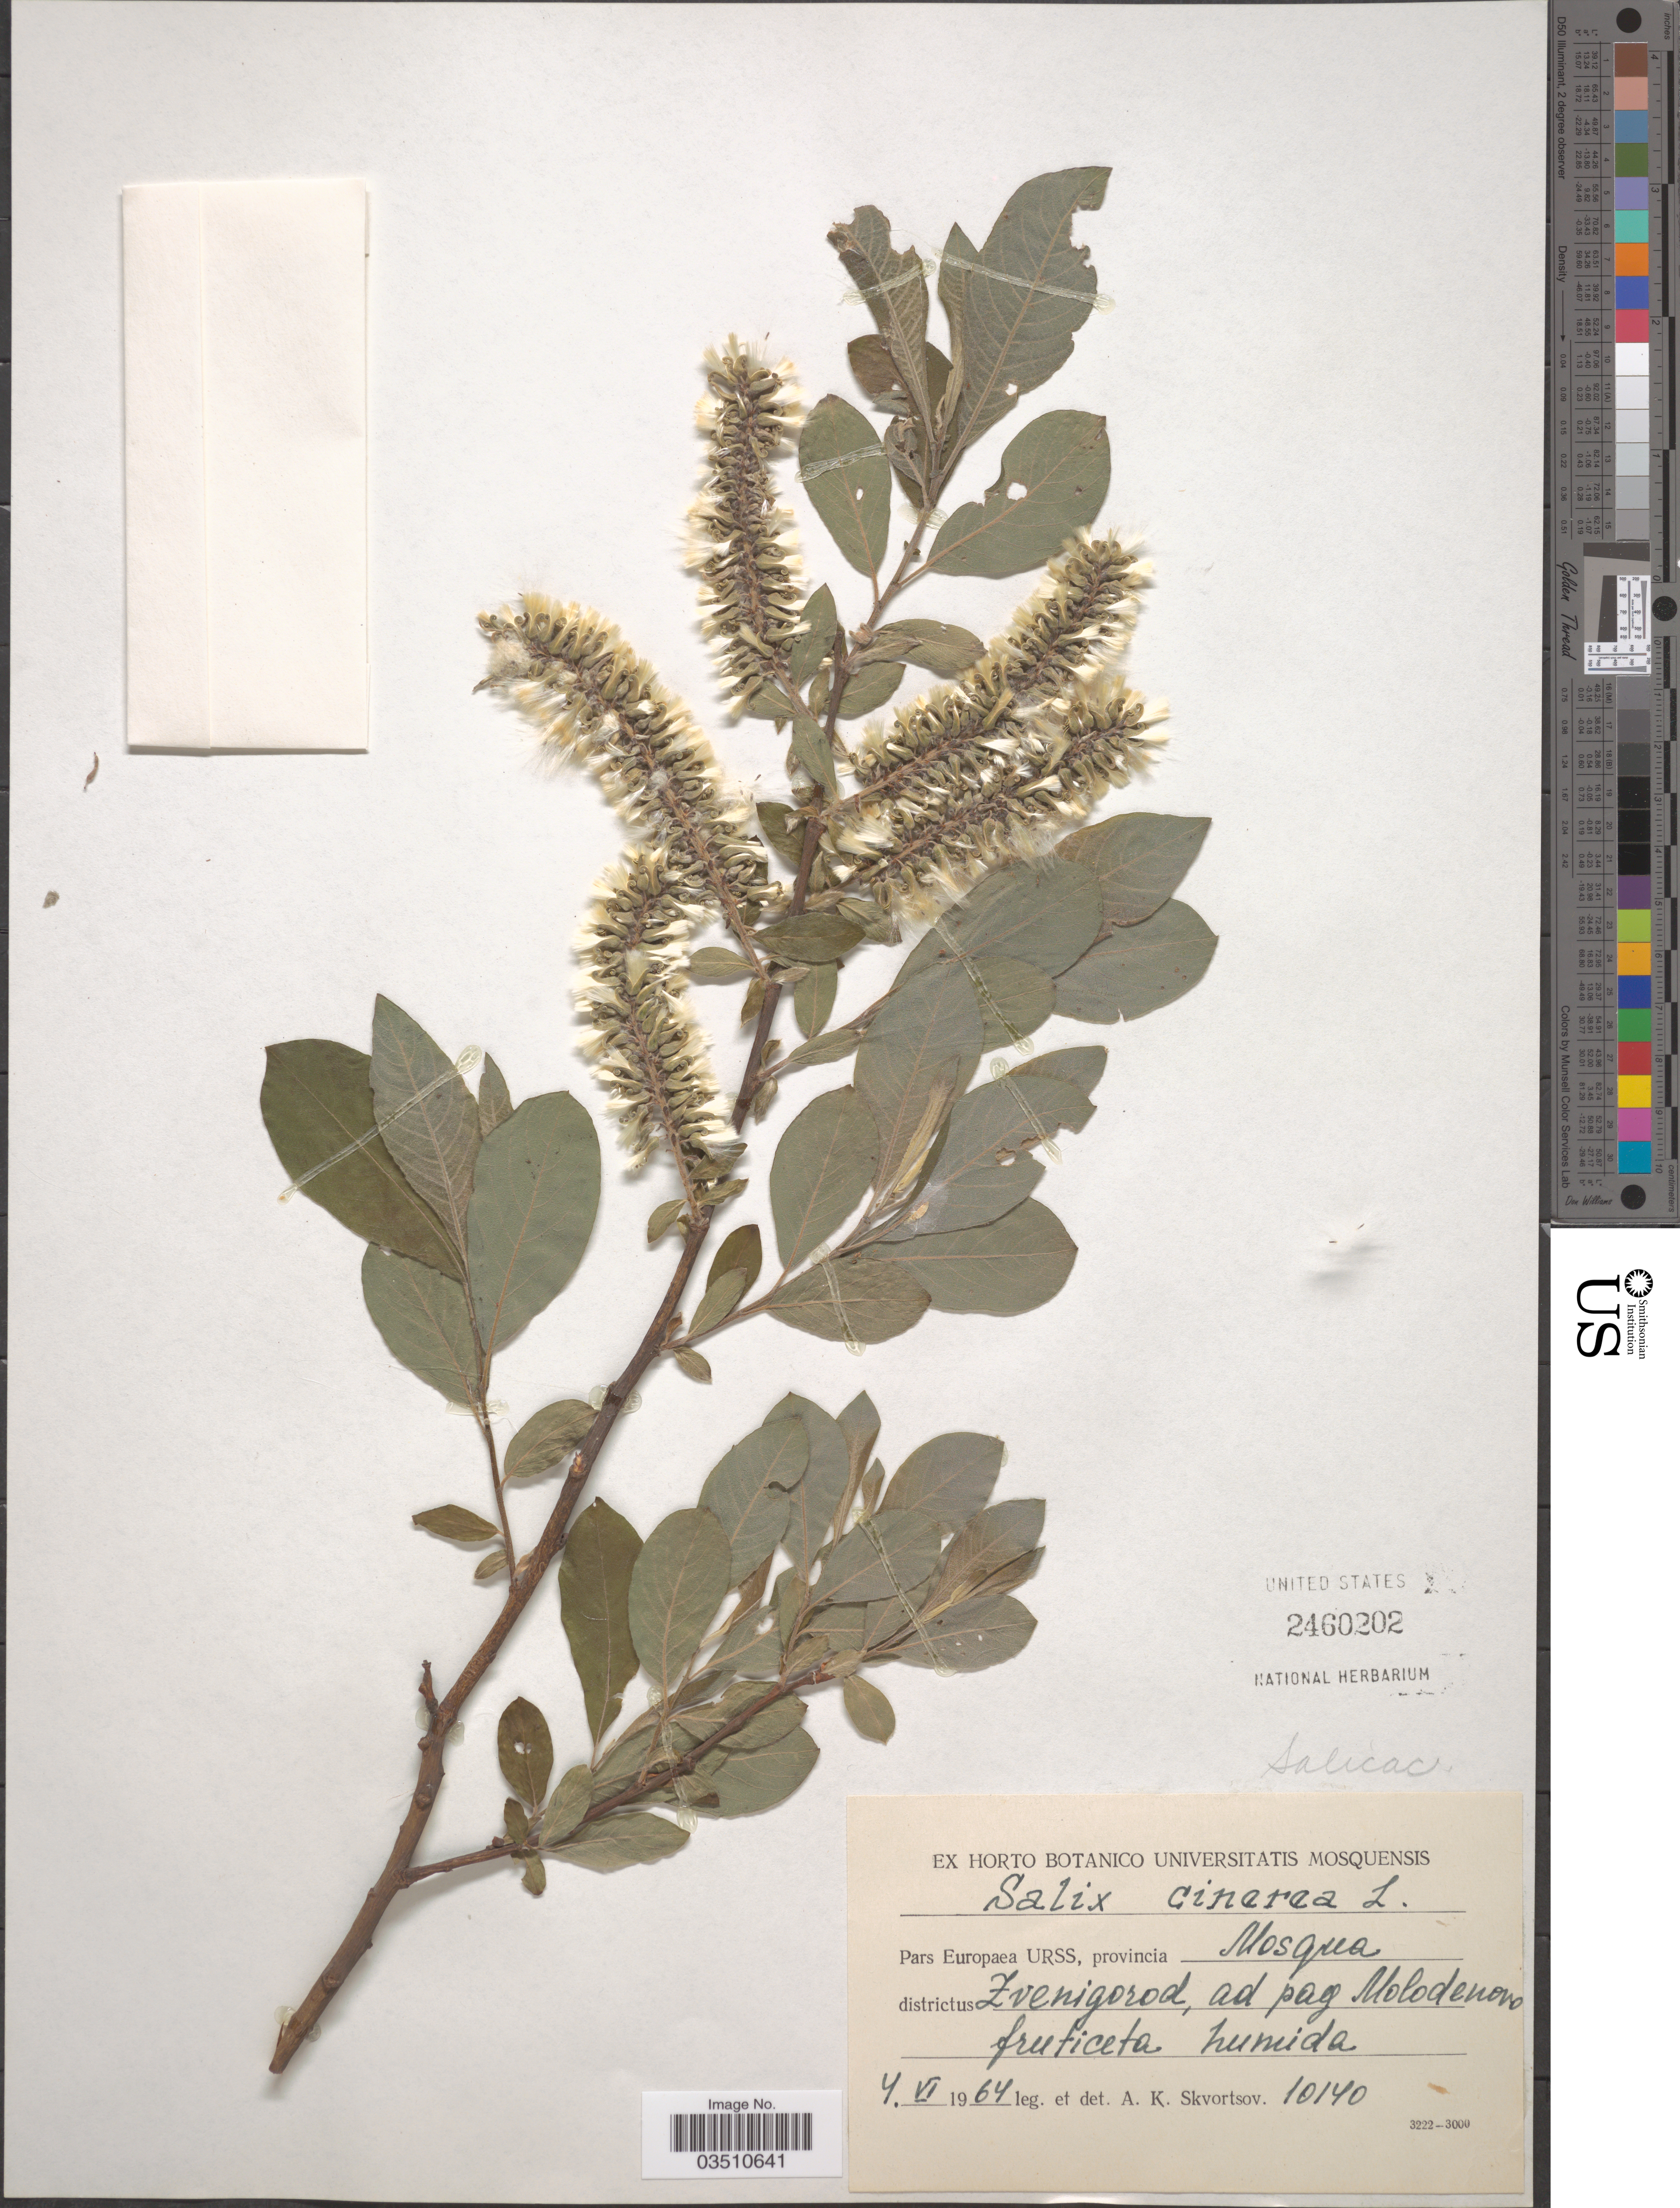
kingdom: Plantae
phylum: Tracheophyta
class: Magnoliopsida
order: Malpighiales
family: Salicaceae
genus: Salix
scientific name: Salix cinerea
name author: L.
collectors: A. K. Skvortsov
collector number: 10140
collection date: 1964-06-04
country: Russian Federation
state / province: Moscow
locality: Pars Europaea URSS, provincia Mosqua districtus Zvenigorod, ad pag. Molodenovo.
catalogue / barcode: US 2460202